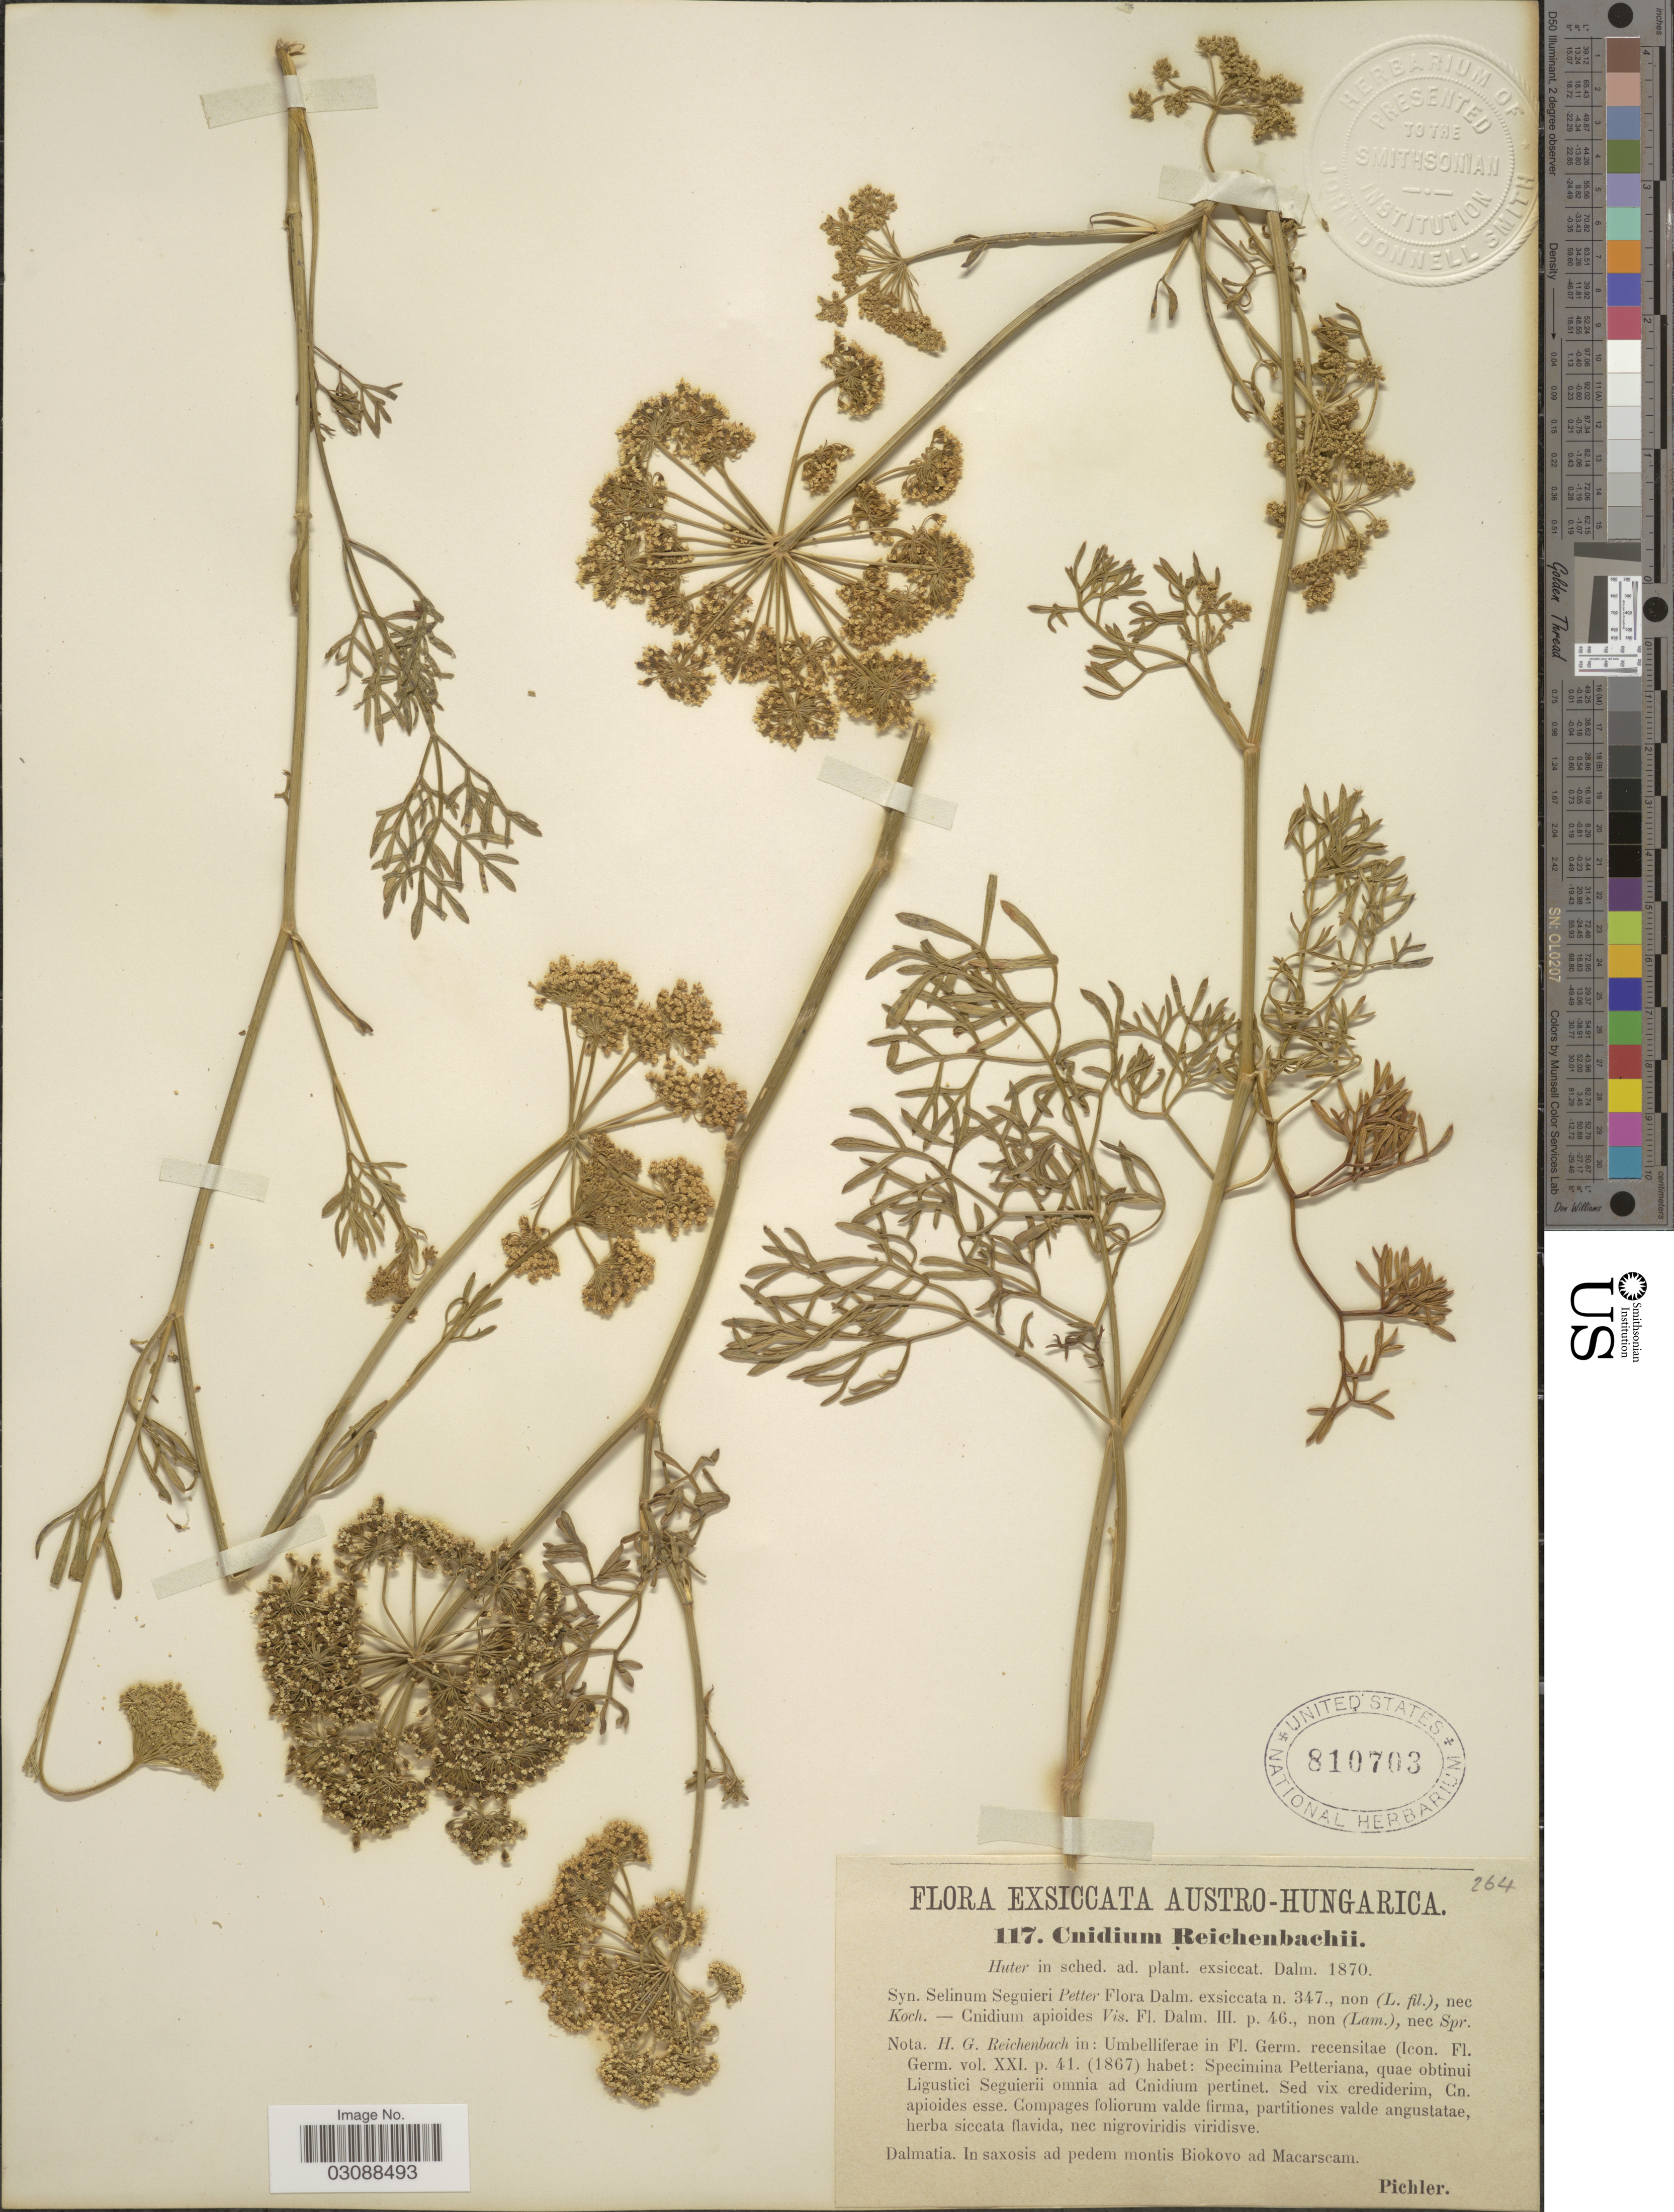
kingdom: Plantae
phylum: Tracheophyta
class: Magnoliopsida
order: Apiales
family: Apiaceae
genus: Cnidium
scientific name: Cnidium reichenbachii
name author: Huter ex Nyman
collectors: Pichler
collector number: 117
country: Croatia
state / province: Split-Dalmatia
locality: Dalmatia. In saxosis ad pedem montis Biokovo ad Macarscam.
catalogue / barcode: US 810703